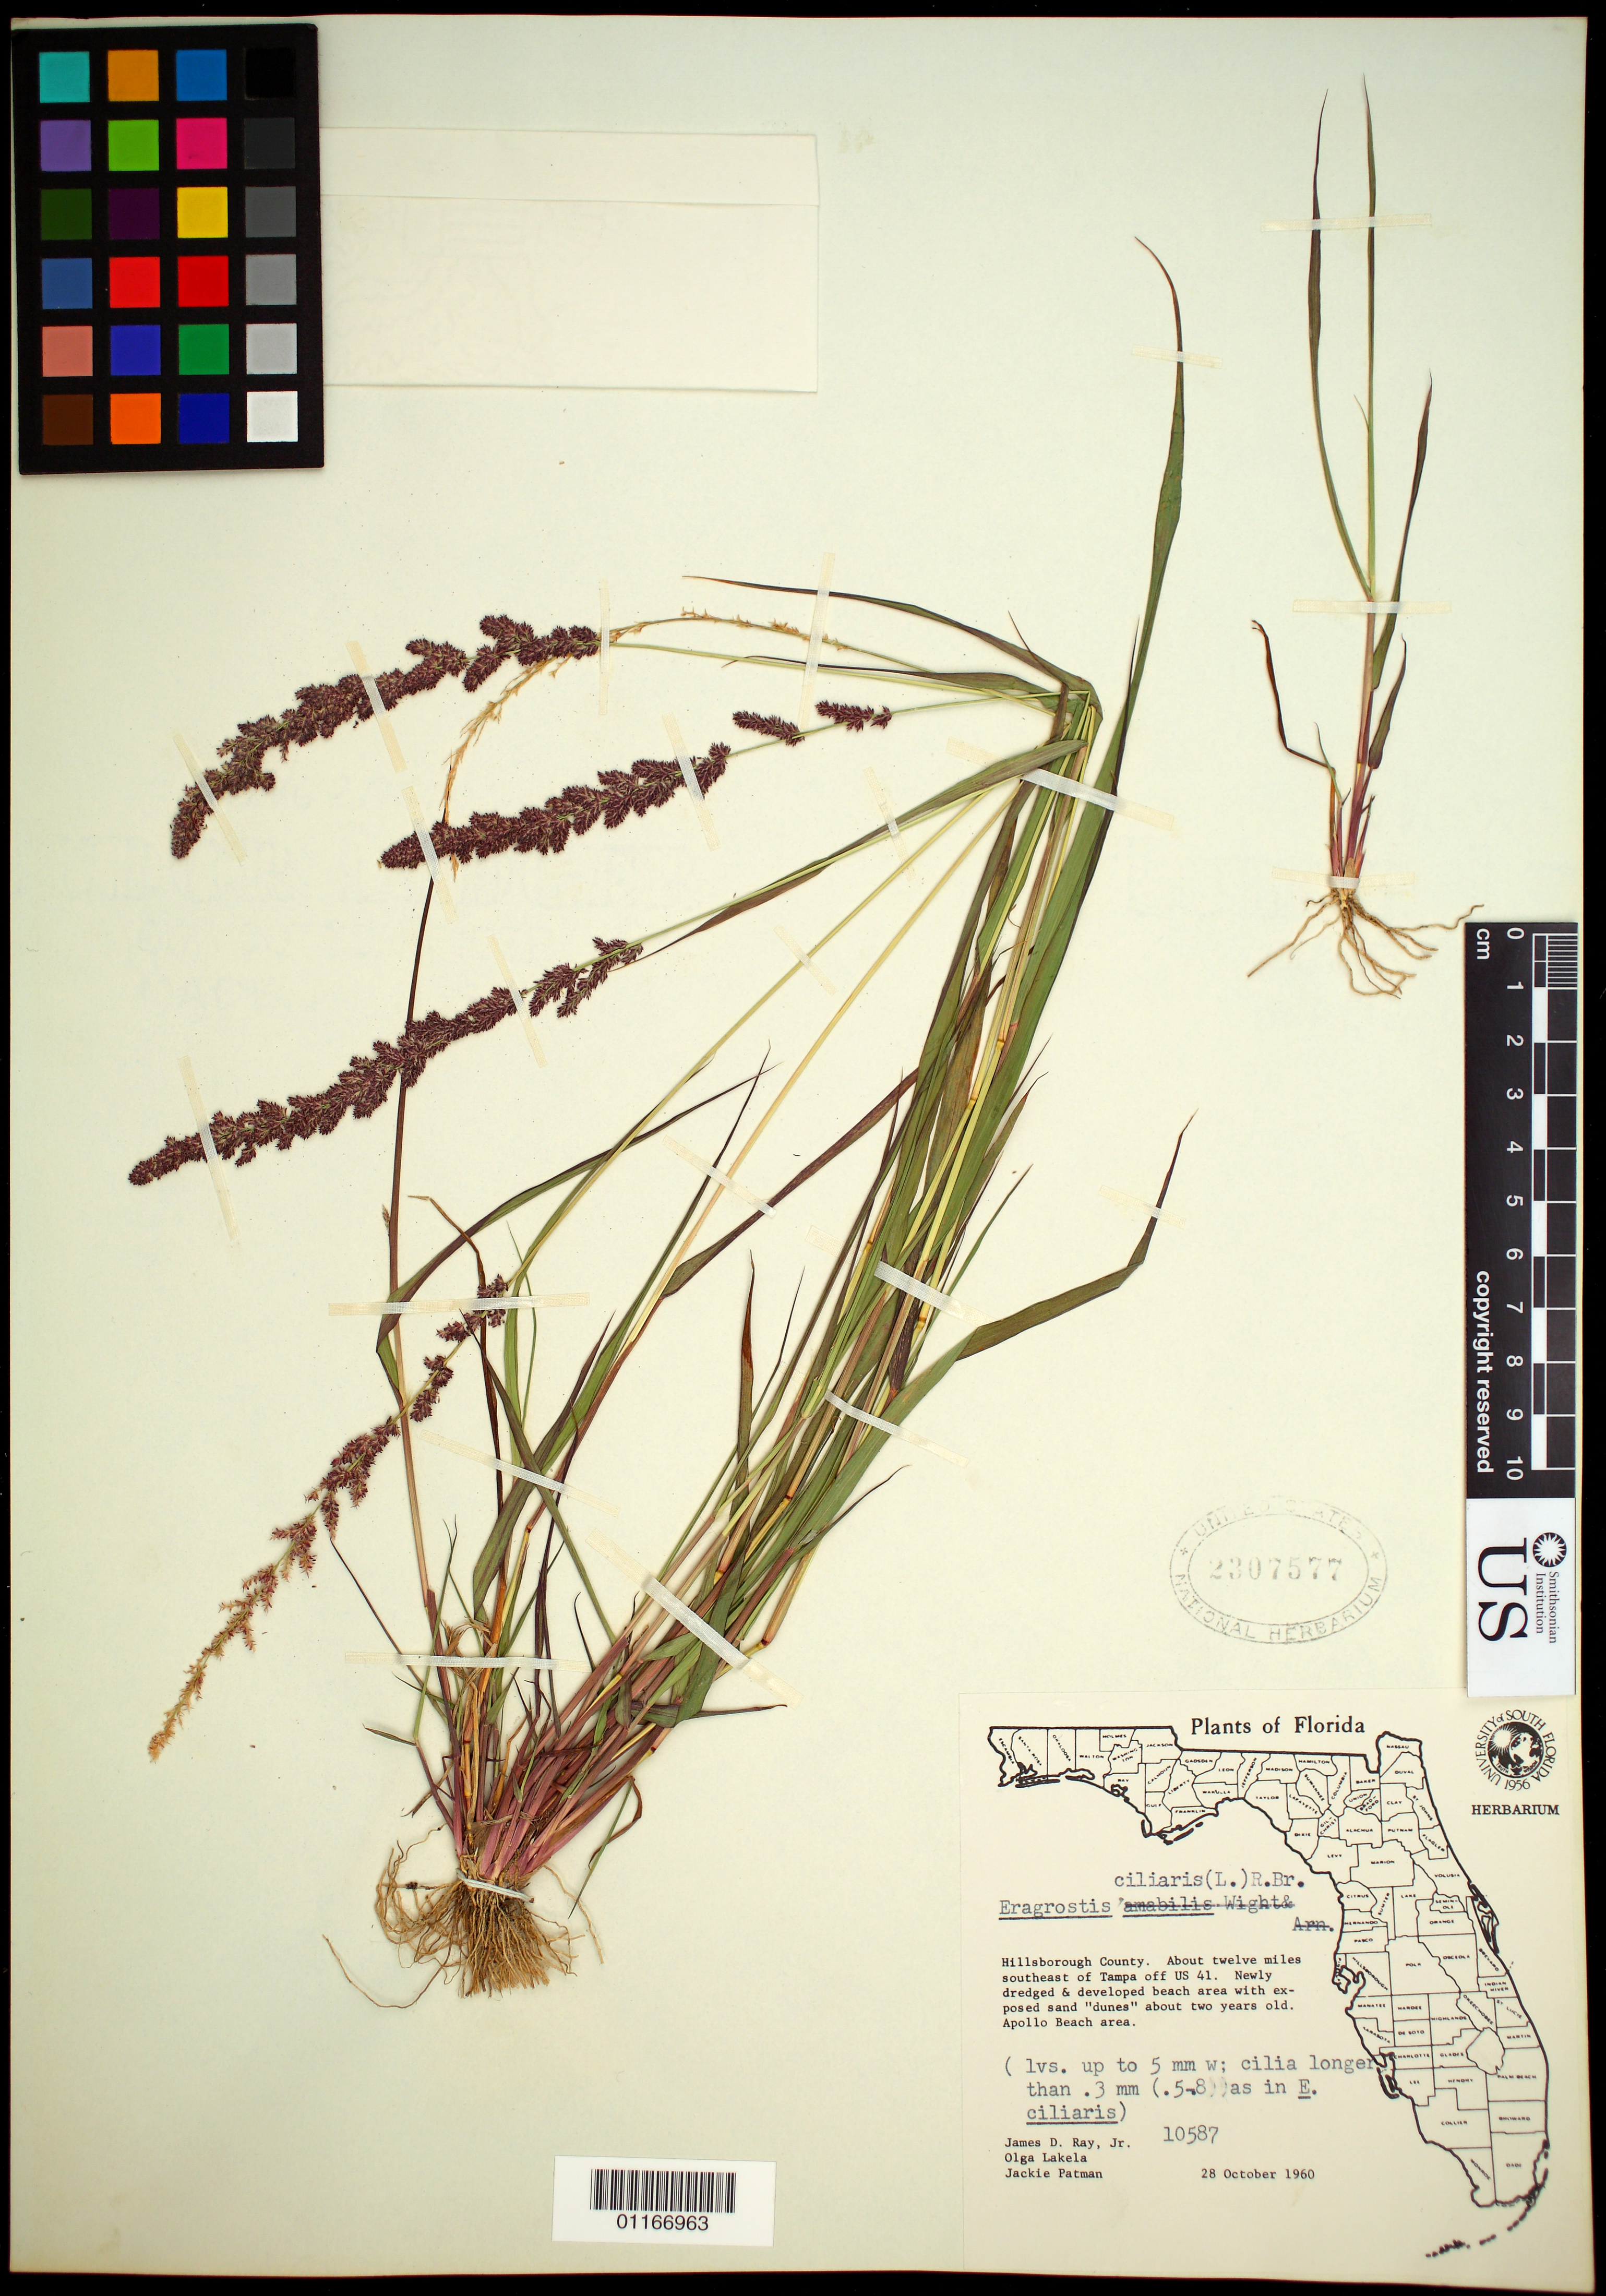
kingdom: Plantae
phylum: Tracheophyta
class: Liliopsida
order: Poales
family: Poaceae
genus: Eragrostis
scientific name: Eragrostis ciliaris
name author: (L.) R. Br.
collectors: J. D. Ray Jr., O. Lakela & J. Patman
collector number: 10587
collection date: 1960-10-28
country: United States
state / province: Florida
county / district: Hillsborough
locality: About 12 miles SE of Tampa off US 41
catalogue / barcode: US 2307577